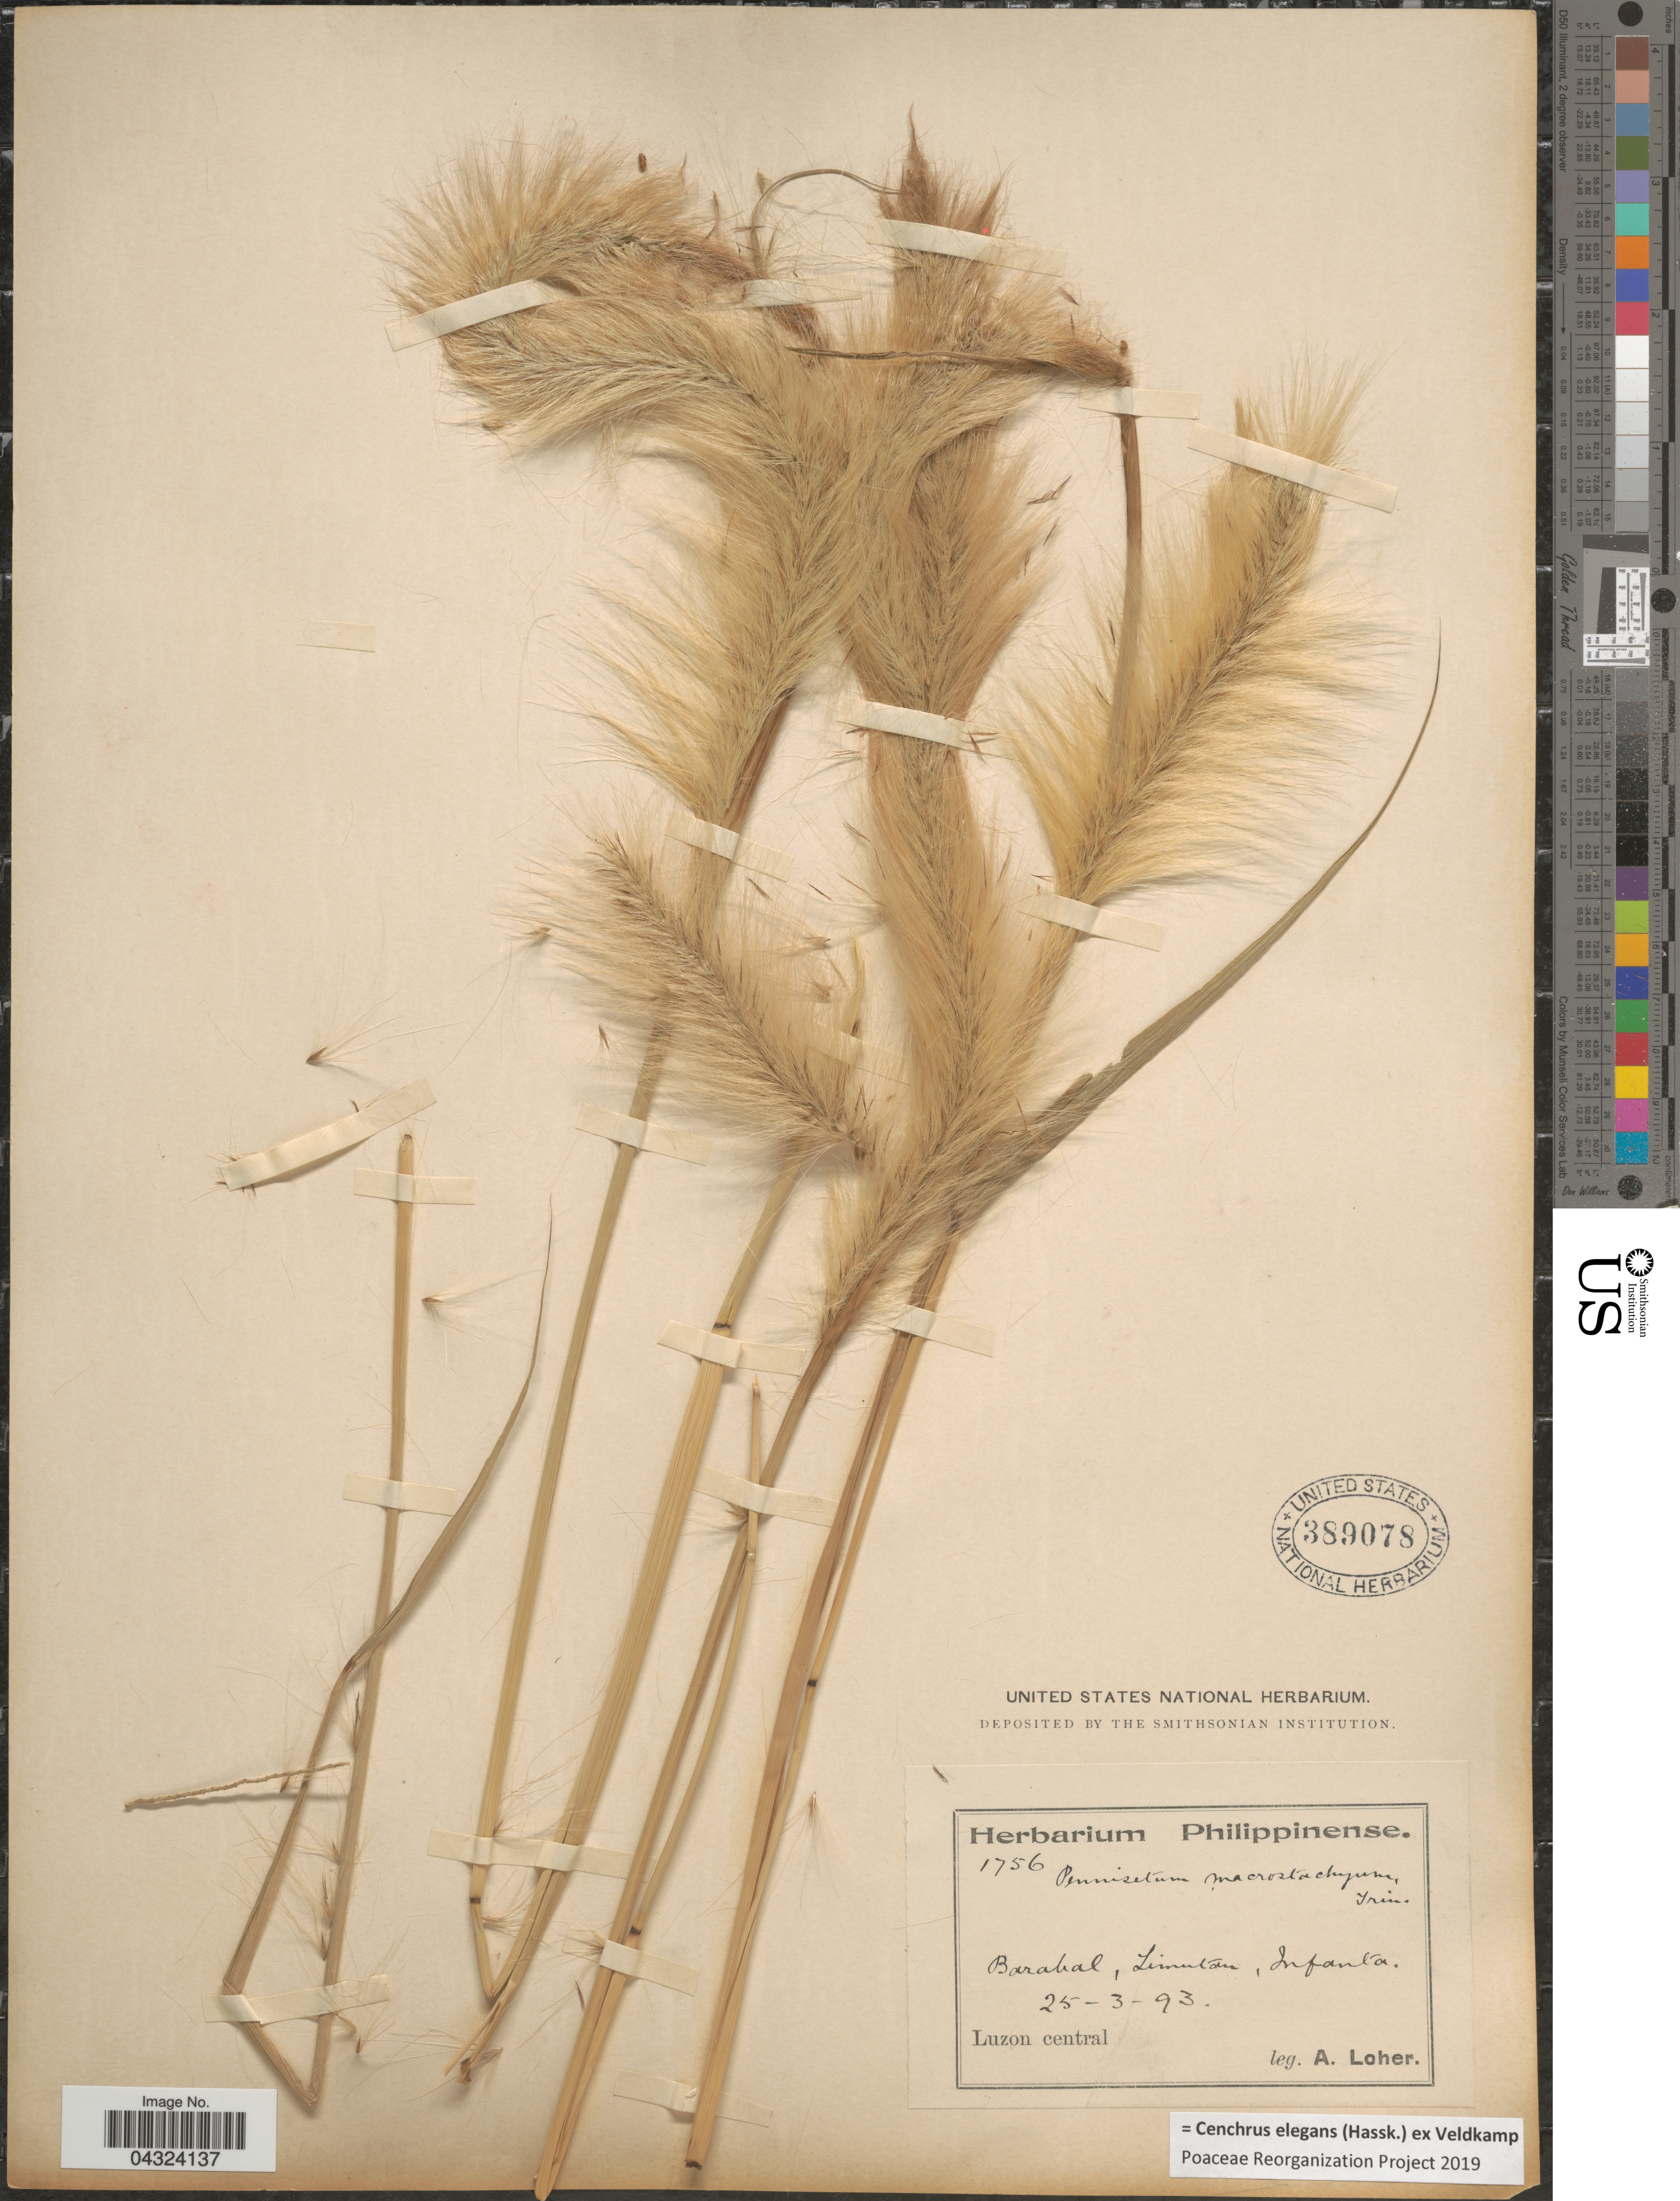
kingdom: Plantae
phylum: Tracheophyta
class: Liliopsida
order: Poales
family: Poaceae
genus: Cenchrus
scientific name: Cenchrus elegans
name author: (Hassk.) Veldkamp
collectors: A. Loher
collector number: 1756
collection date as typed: Transcribed d/m/y: 25/3/93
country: Philippines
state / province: Central Luzon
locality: Barahal, Lamitan, Infanta. Luzon central.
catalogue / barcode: US 389078